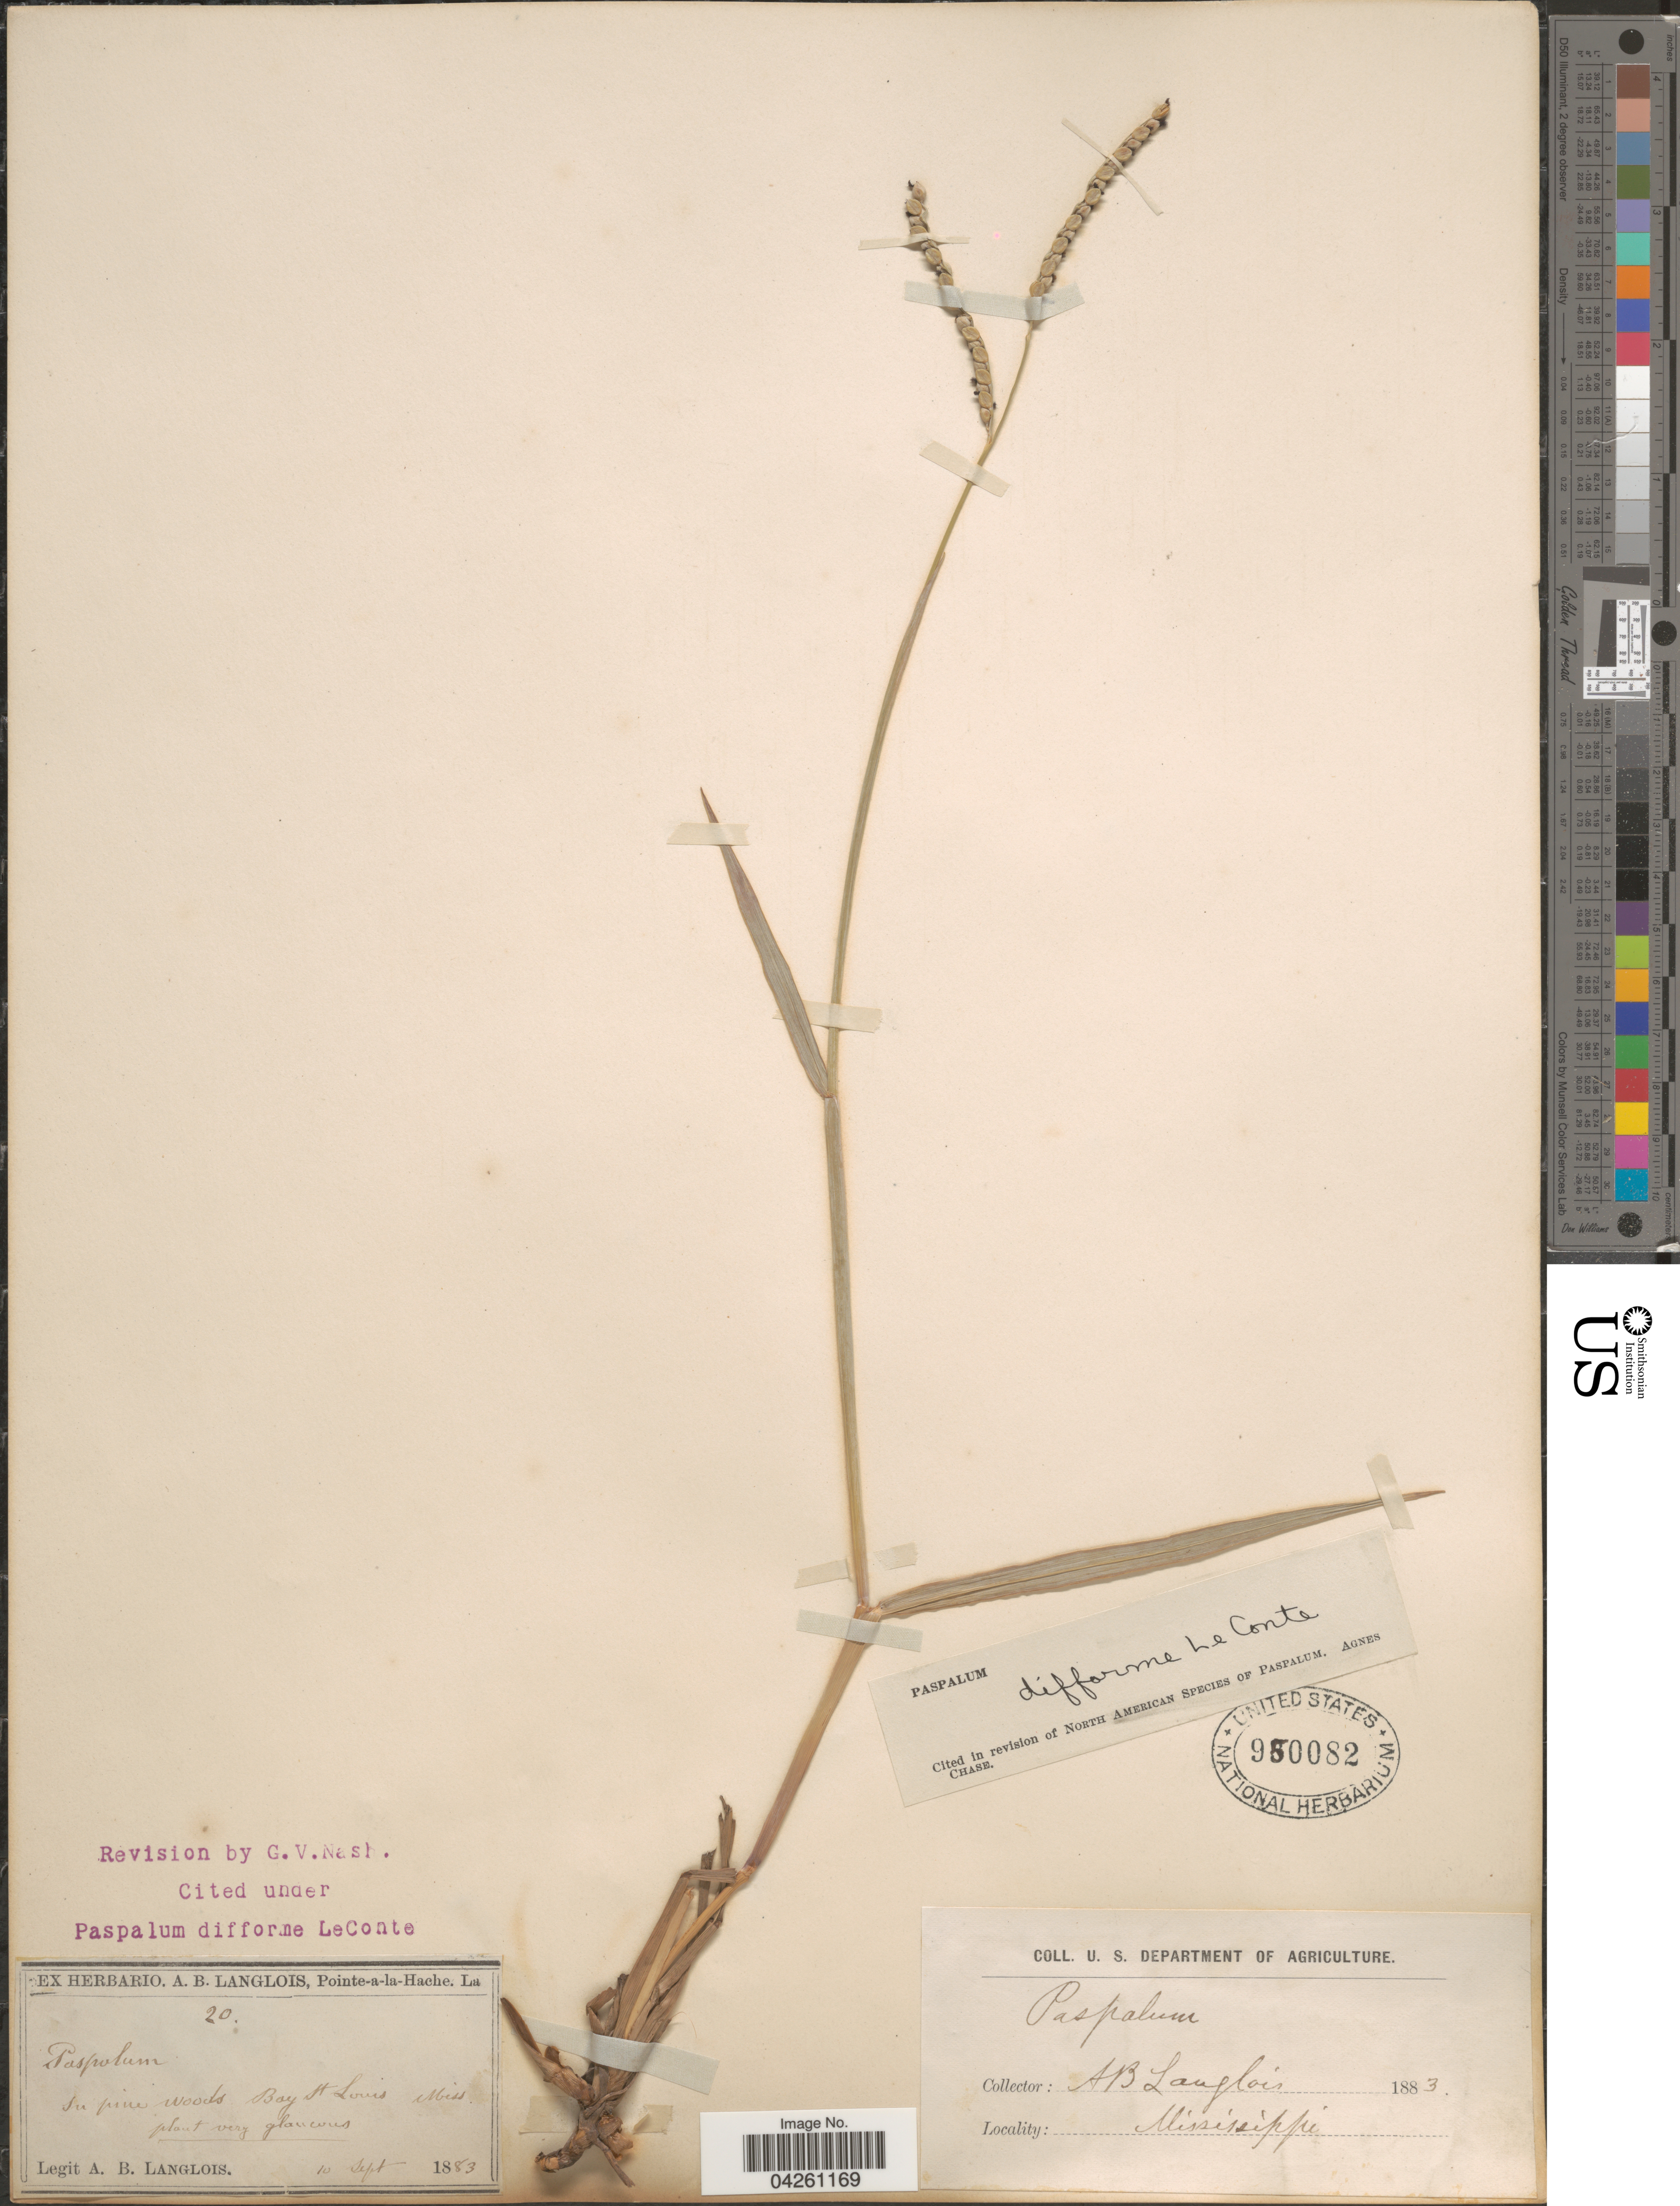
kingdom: Plantae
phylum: Tracheophyta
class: Liliopsida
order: Poales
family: Poaceae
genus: Paspalum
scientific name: Paspalum difforme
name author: Leconte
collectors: A. Langlois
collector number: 20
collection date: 1883-09-10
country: United States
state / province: Mississippi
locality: In pine woods Bay St Louis.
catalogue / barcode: US 950082